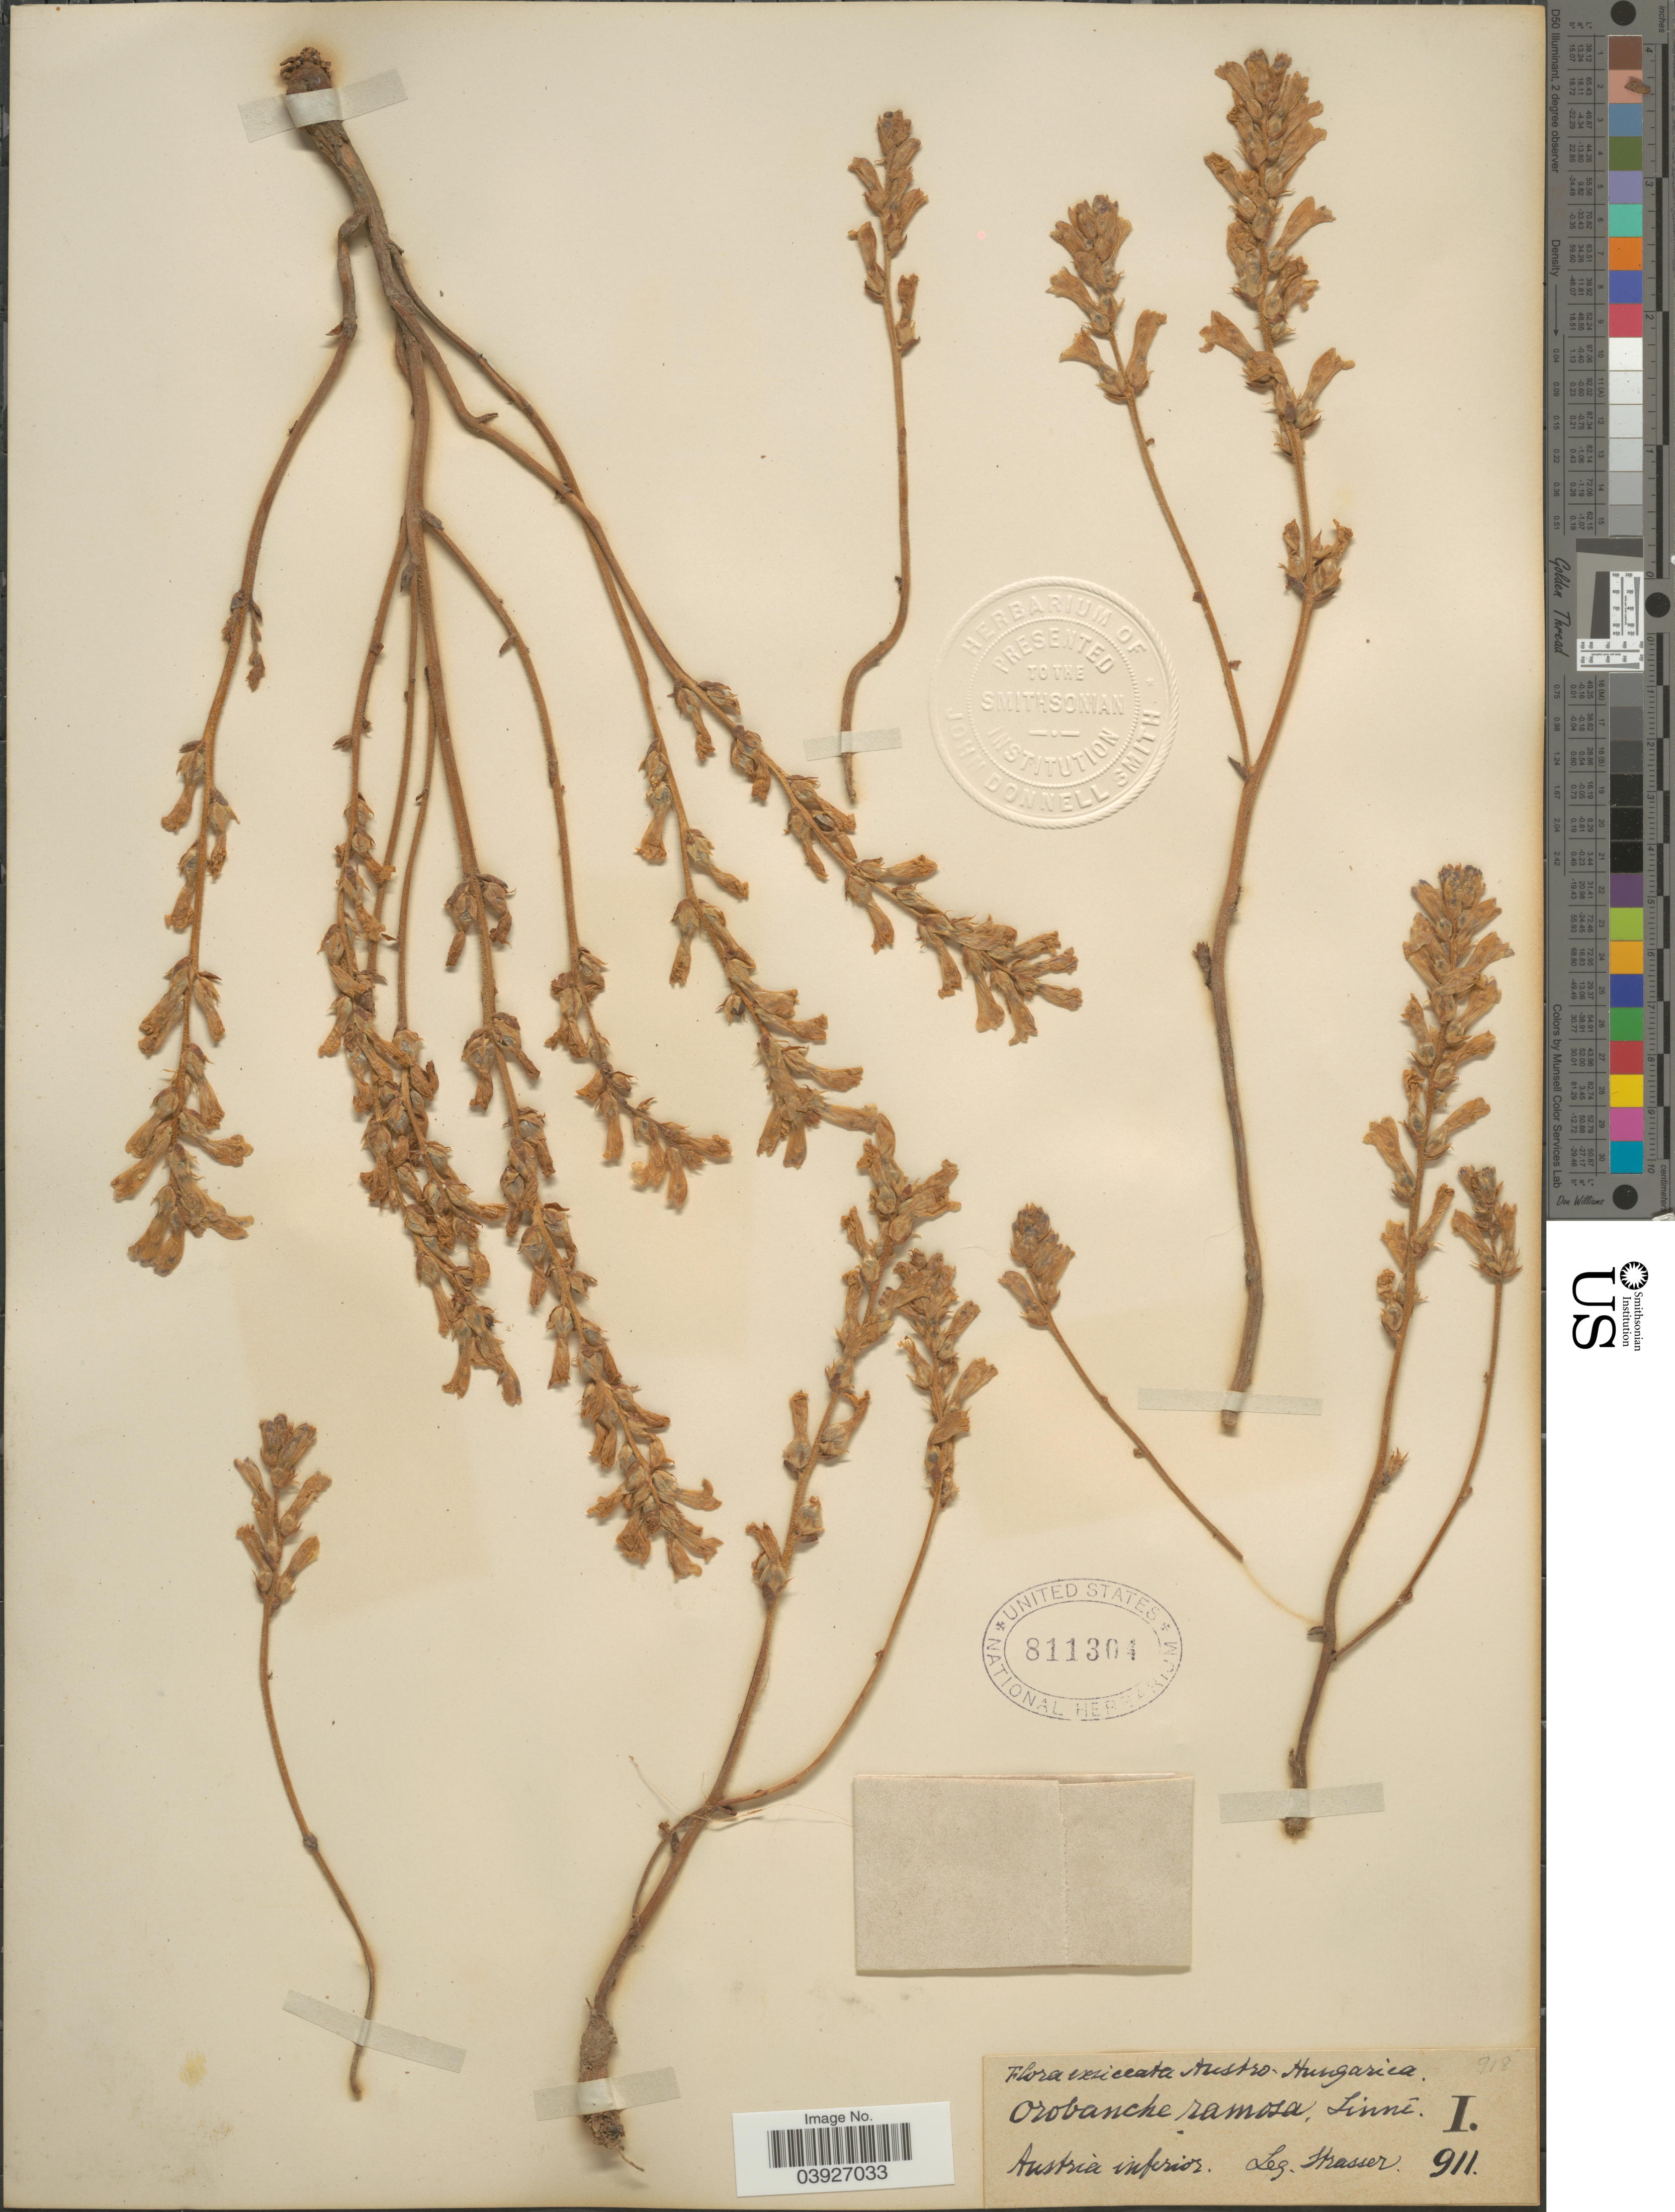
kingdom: Plantae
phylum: Tracheophyta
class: Magnoliopsida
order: Lamiales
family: Orobanchaceae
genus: Orobanche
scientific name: Orobanche ramosa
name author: L.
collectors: -. Strasser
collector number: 911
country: Austria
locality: Orobanche ramosa, Linní. [interpreted]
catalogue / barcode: US 811304